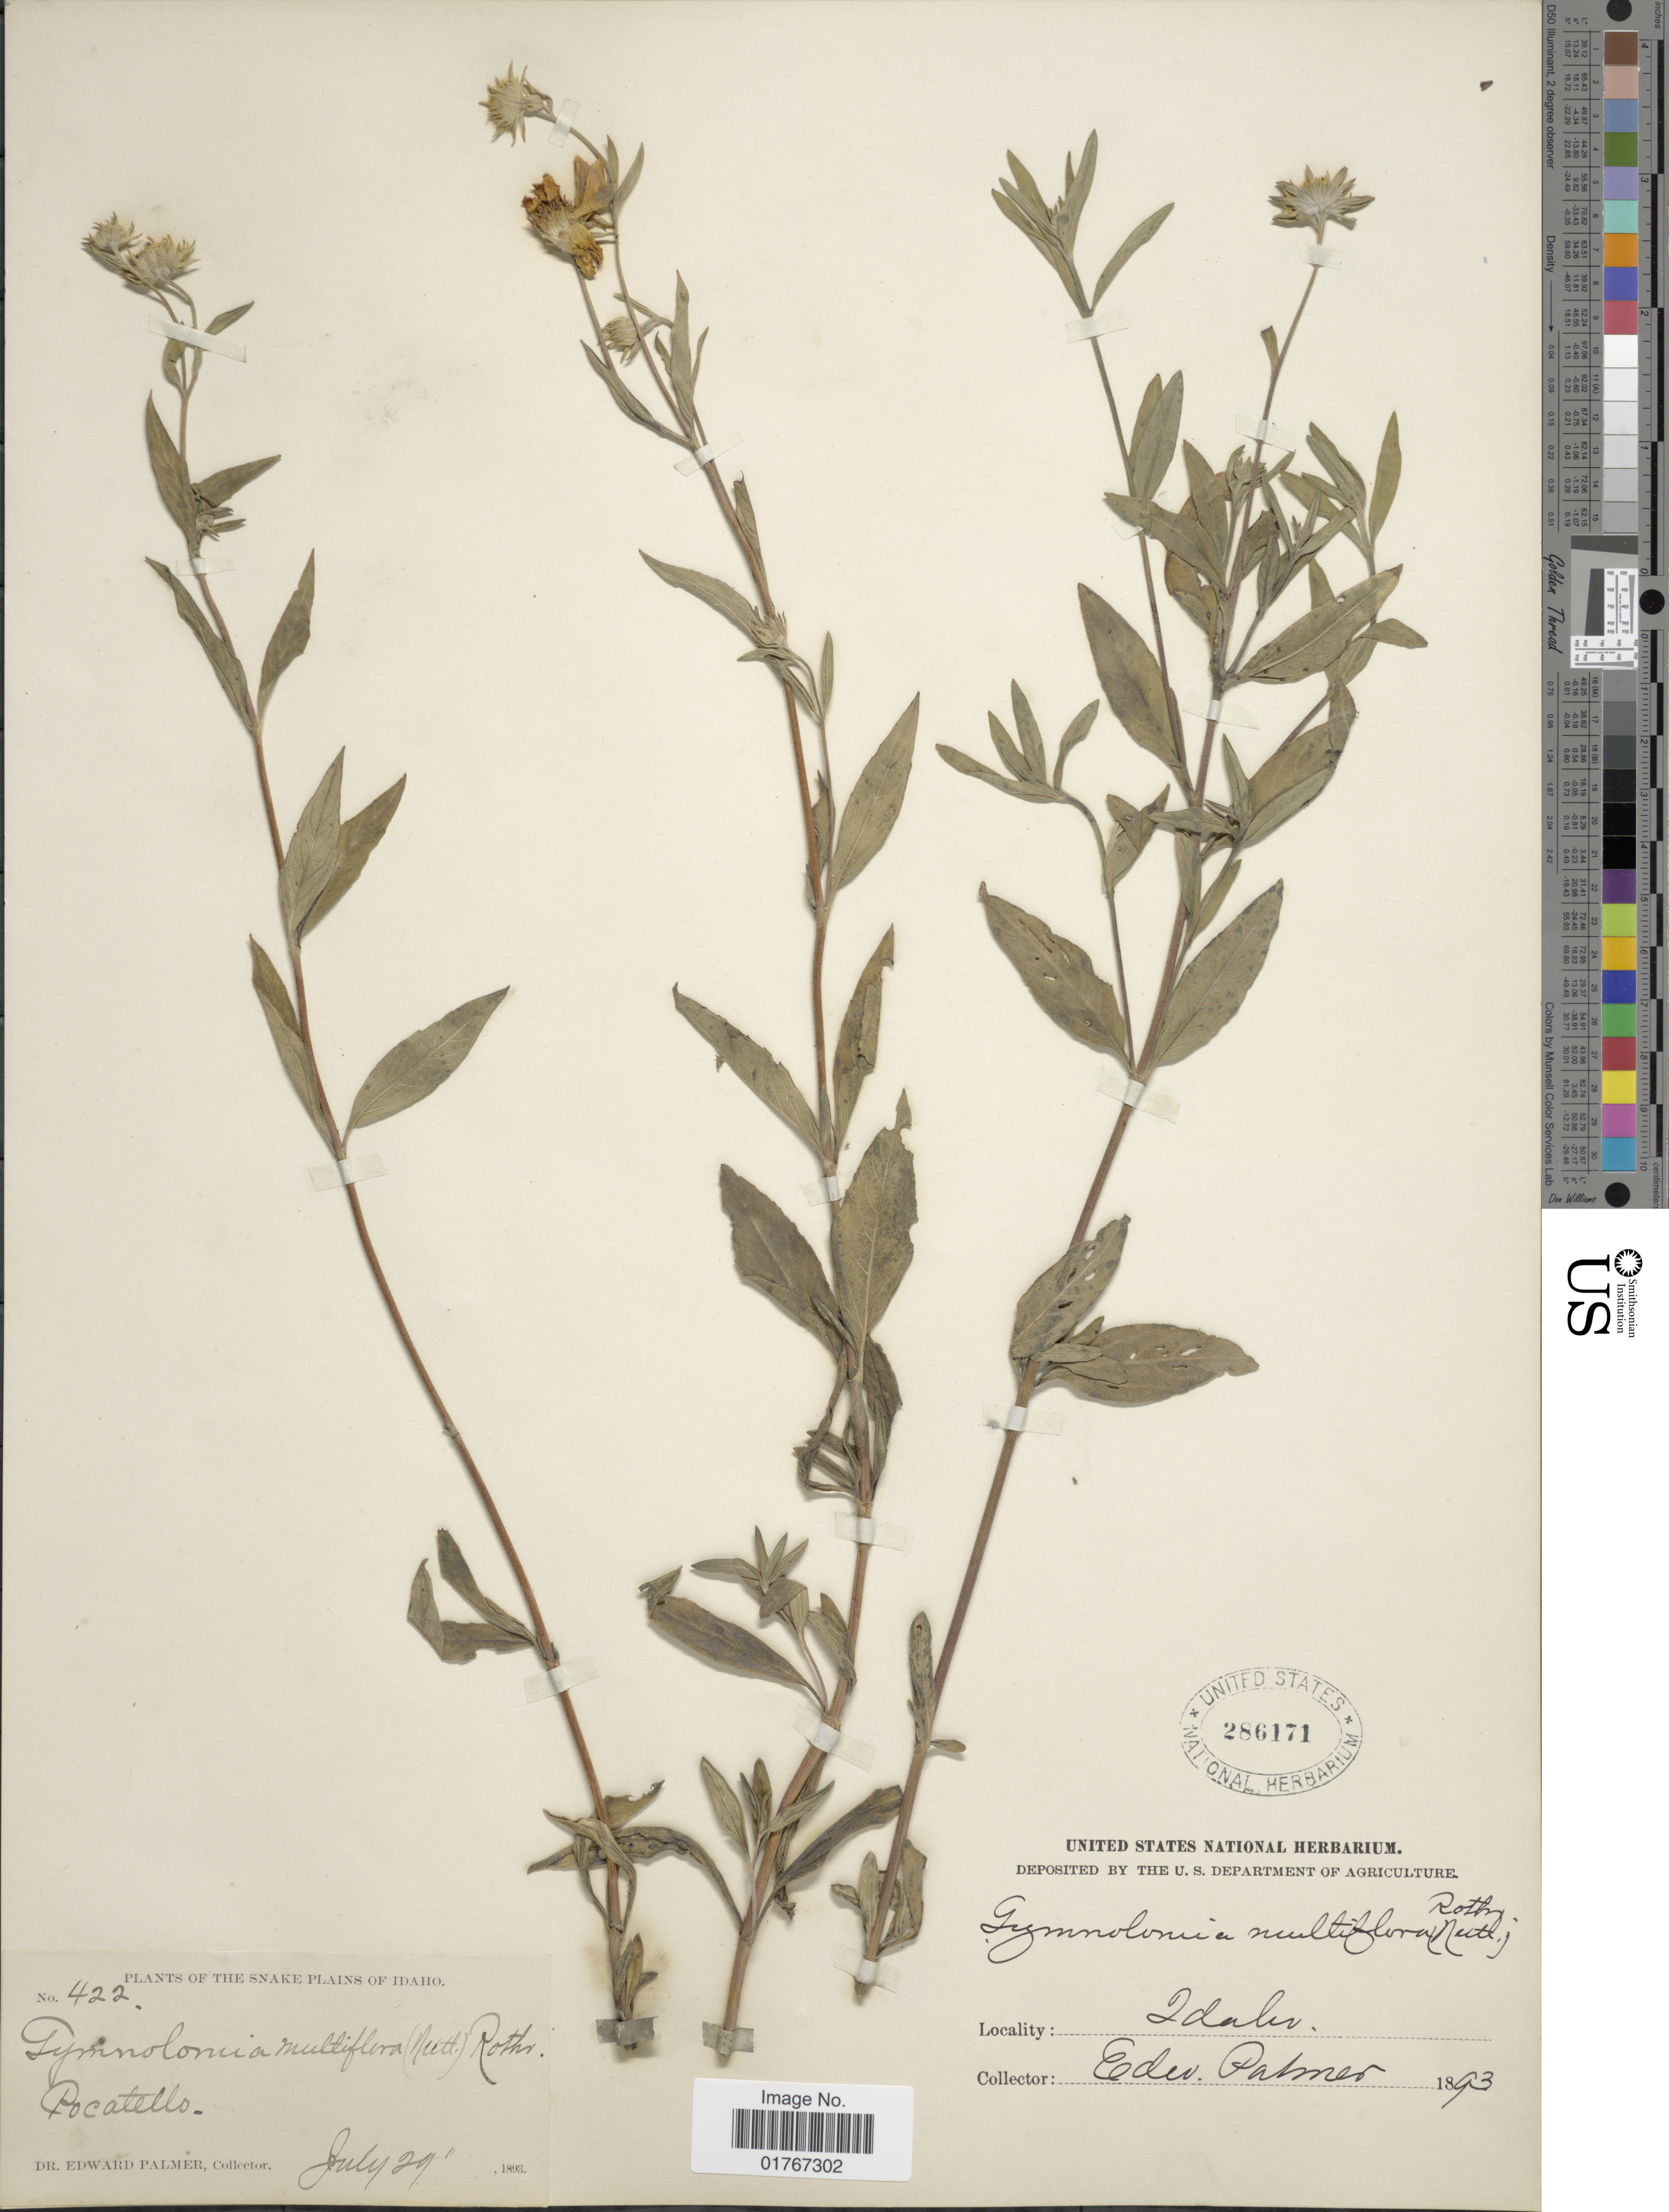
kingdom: Plantae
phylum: Tracheophyta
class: Magnoliopsida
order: Asterales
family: Asteraceae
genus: Heliomeris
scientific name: Heliomeris multiflora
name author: Nutt.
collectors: E. Palmer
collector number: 422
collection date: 1893-07-29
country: United States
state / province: Idaho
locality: The Snake Plains of Idaho, Pocatello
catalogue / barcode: US 286171